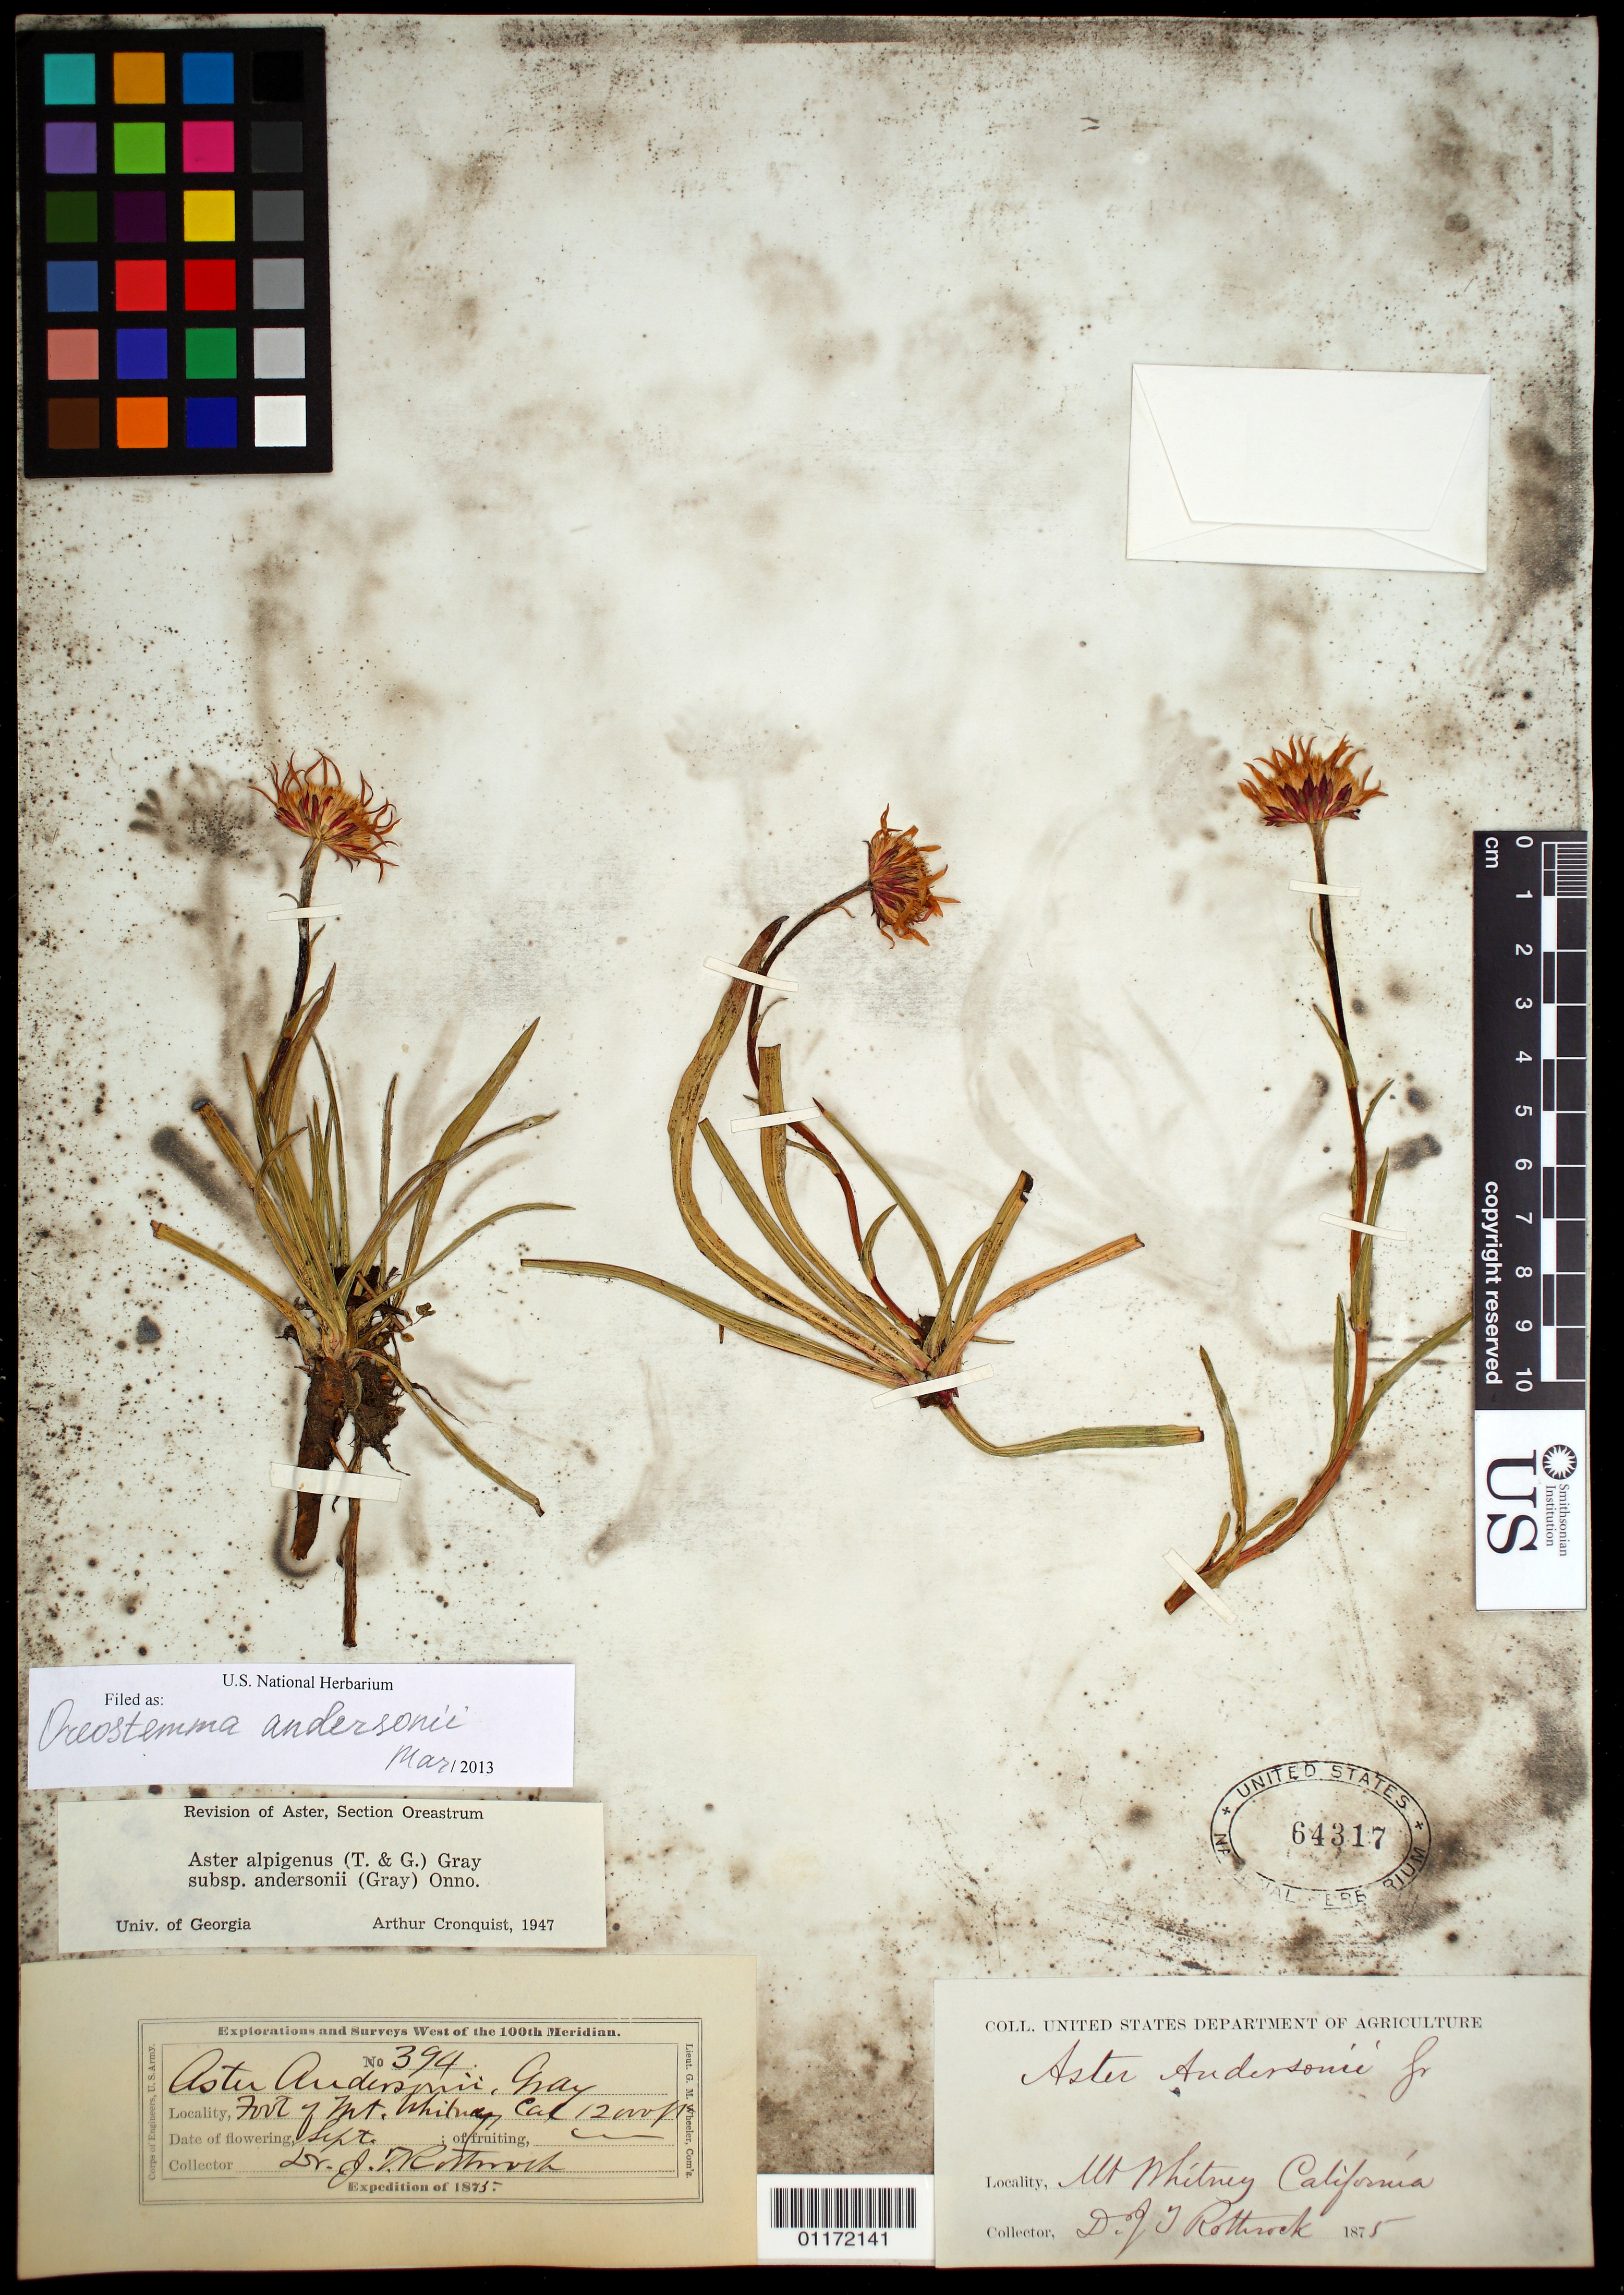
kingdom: Plantae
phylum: Tracheophyta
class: Magnoliopsida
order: Asterales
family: Asteraceae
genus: Oreostemma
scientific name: Oreostemma alpigenum var. andersonii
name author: (A. Gray) G.L. Nesom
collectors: J. T. Rothrock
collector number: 394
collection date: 1875-09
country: United States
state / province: California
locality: Foot of Mt. Whitney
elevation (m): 3658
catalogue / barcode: US 64317